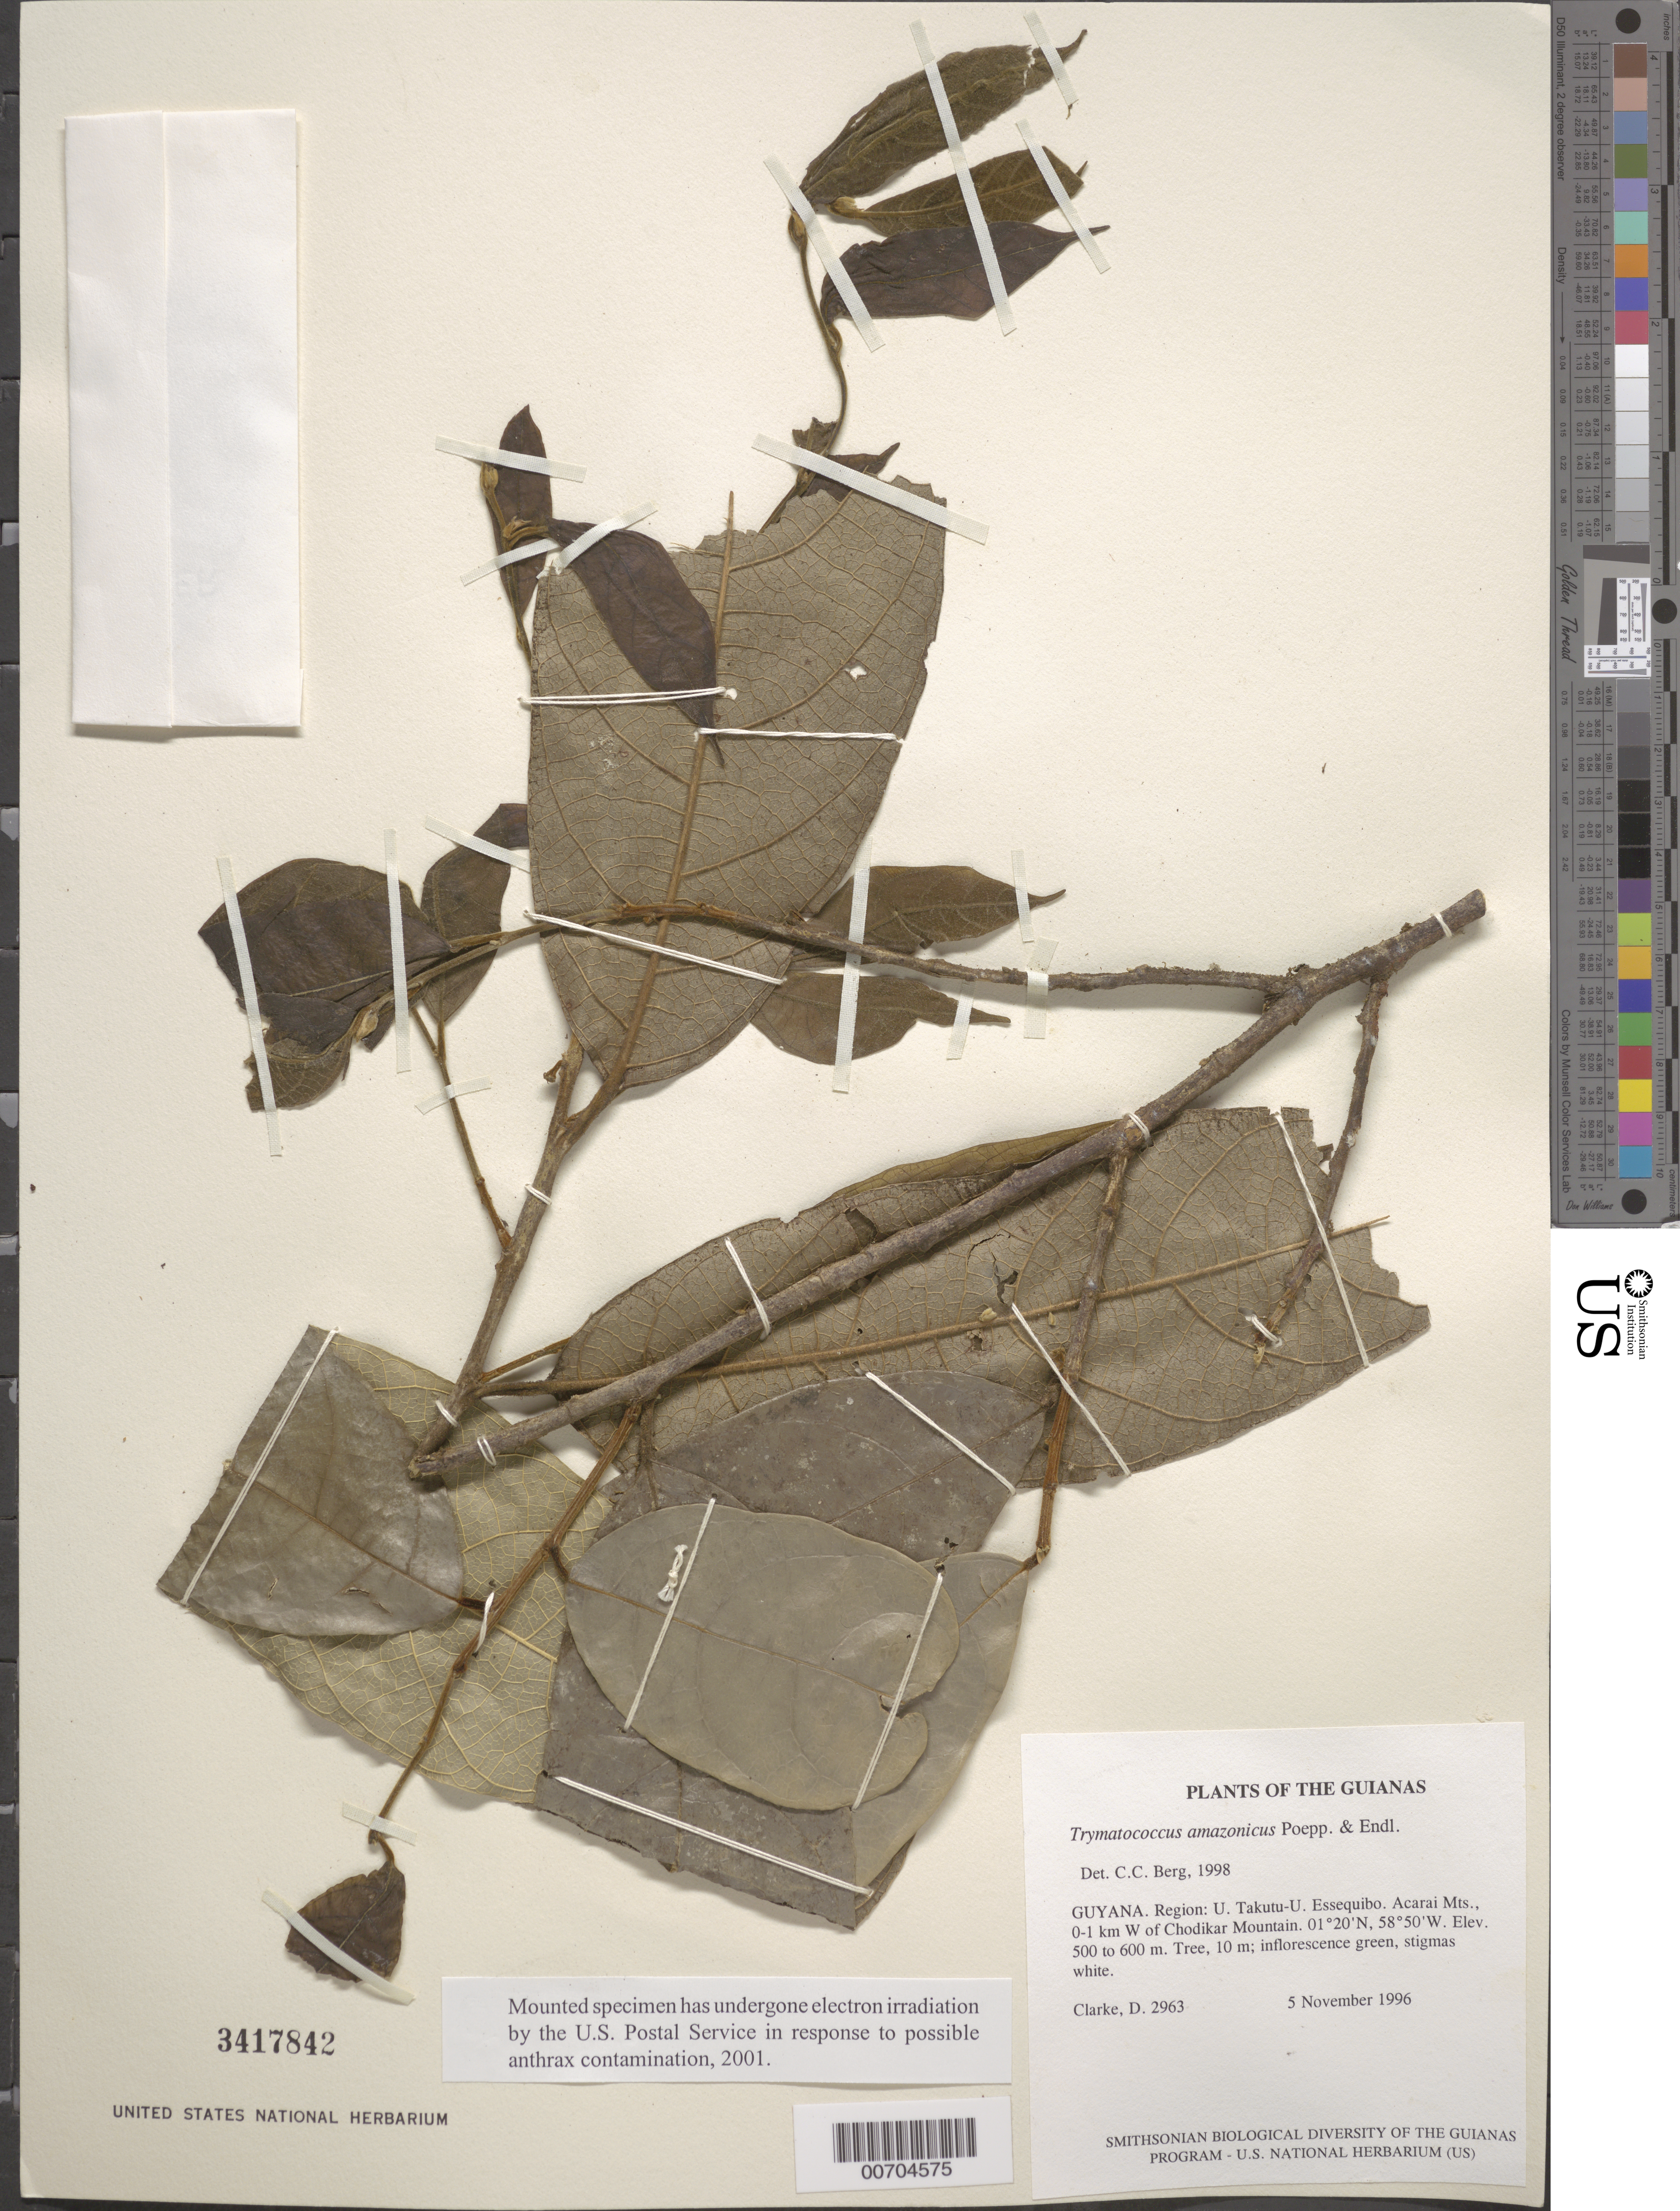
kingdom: Plantae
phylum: Tracheophyta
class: Magnoliopsida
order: Rosales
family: Moraceae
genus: Brosimum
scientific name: Brosimum amazonicum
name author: (Poepp. & Endl.) E. M. Gardner & Zerega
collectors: H. D. Clarke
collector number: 2963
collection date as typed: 5 November 1996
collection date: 1996-11-05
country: Guyana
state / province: U. Takutu-U. Essequibo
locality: Acarai Mts., 0-1 km W of Chodikar Mountain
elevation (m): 500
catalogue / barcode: US 3417842